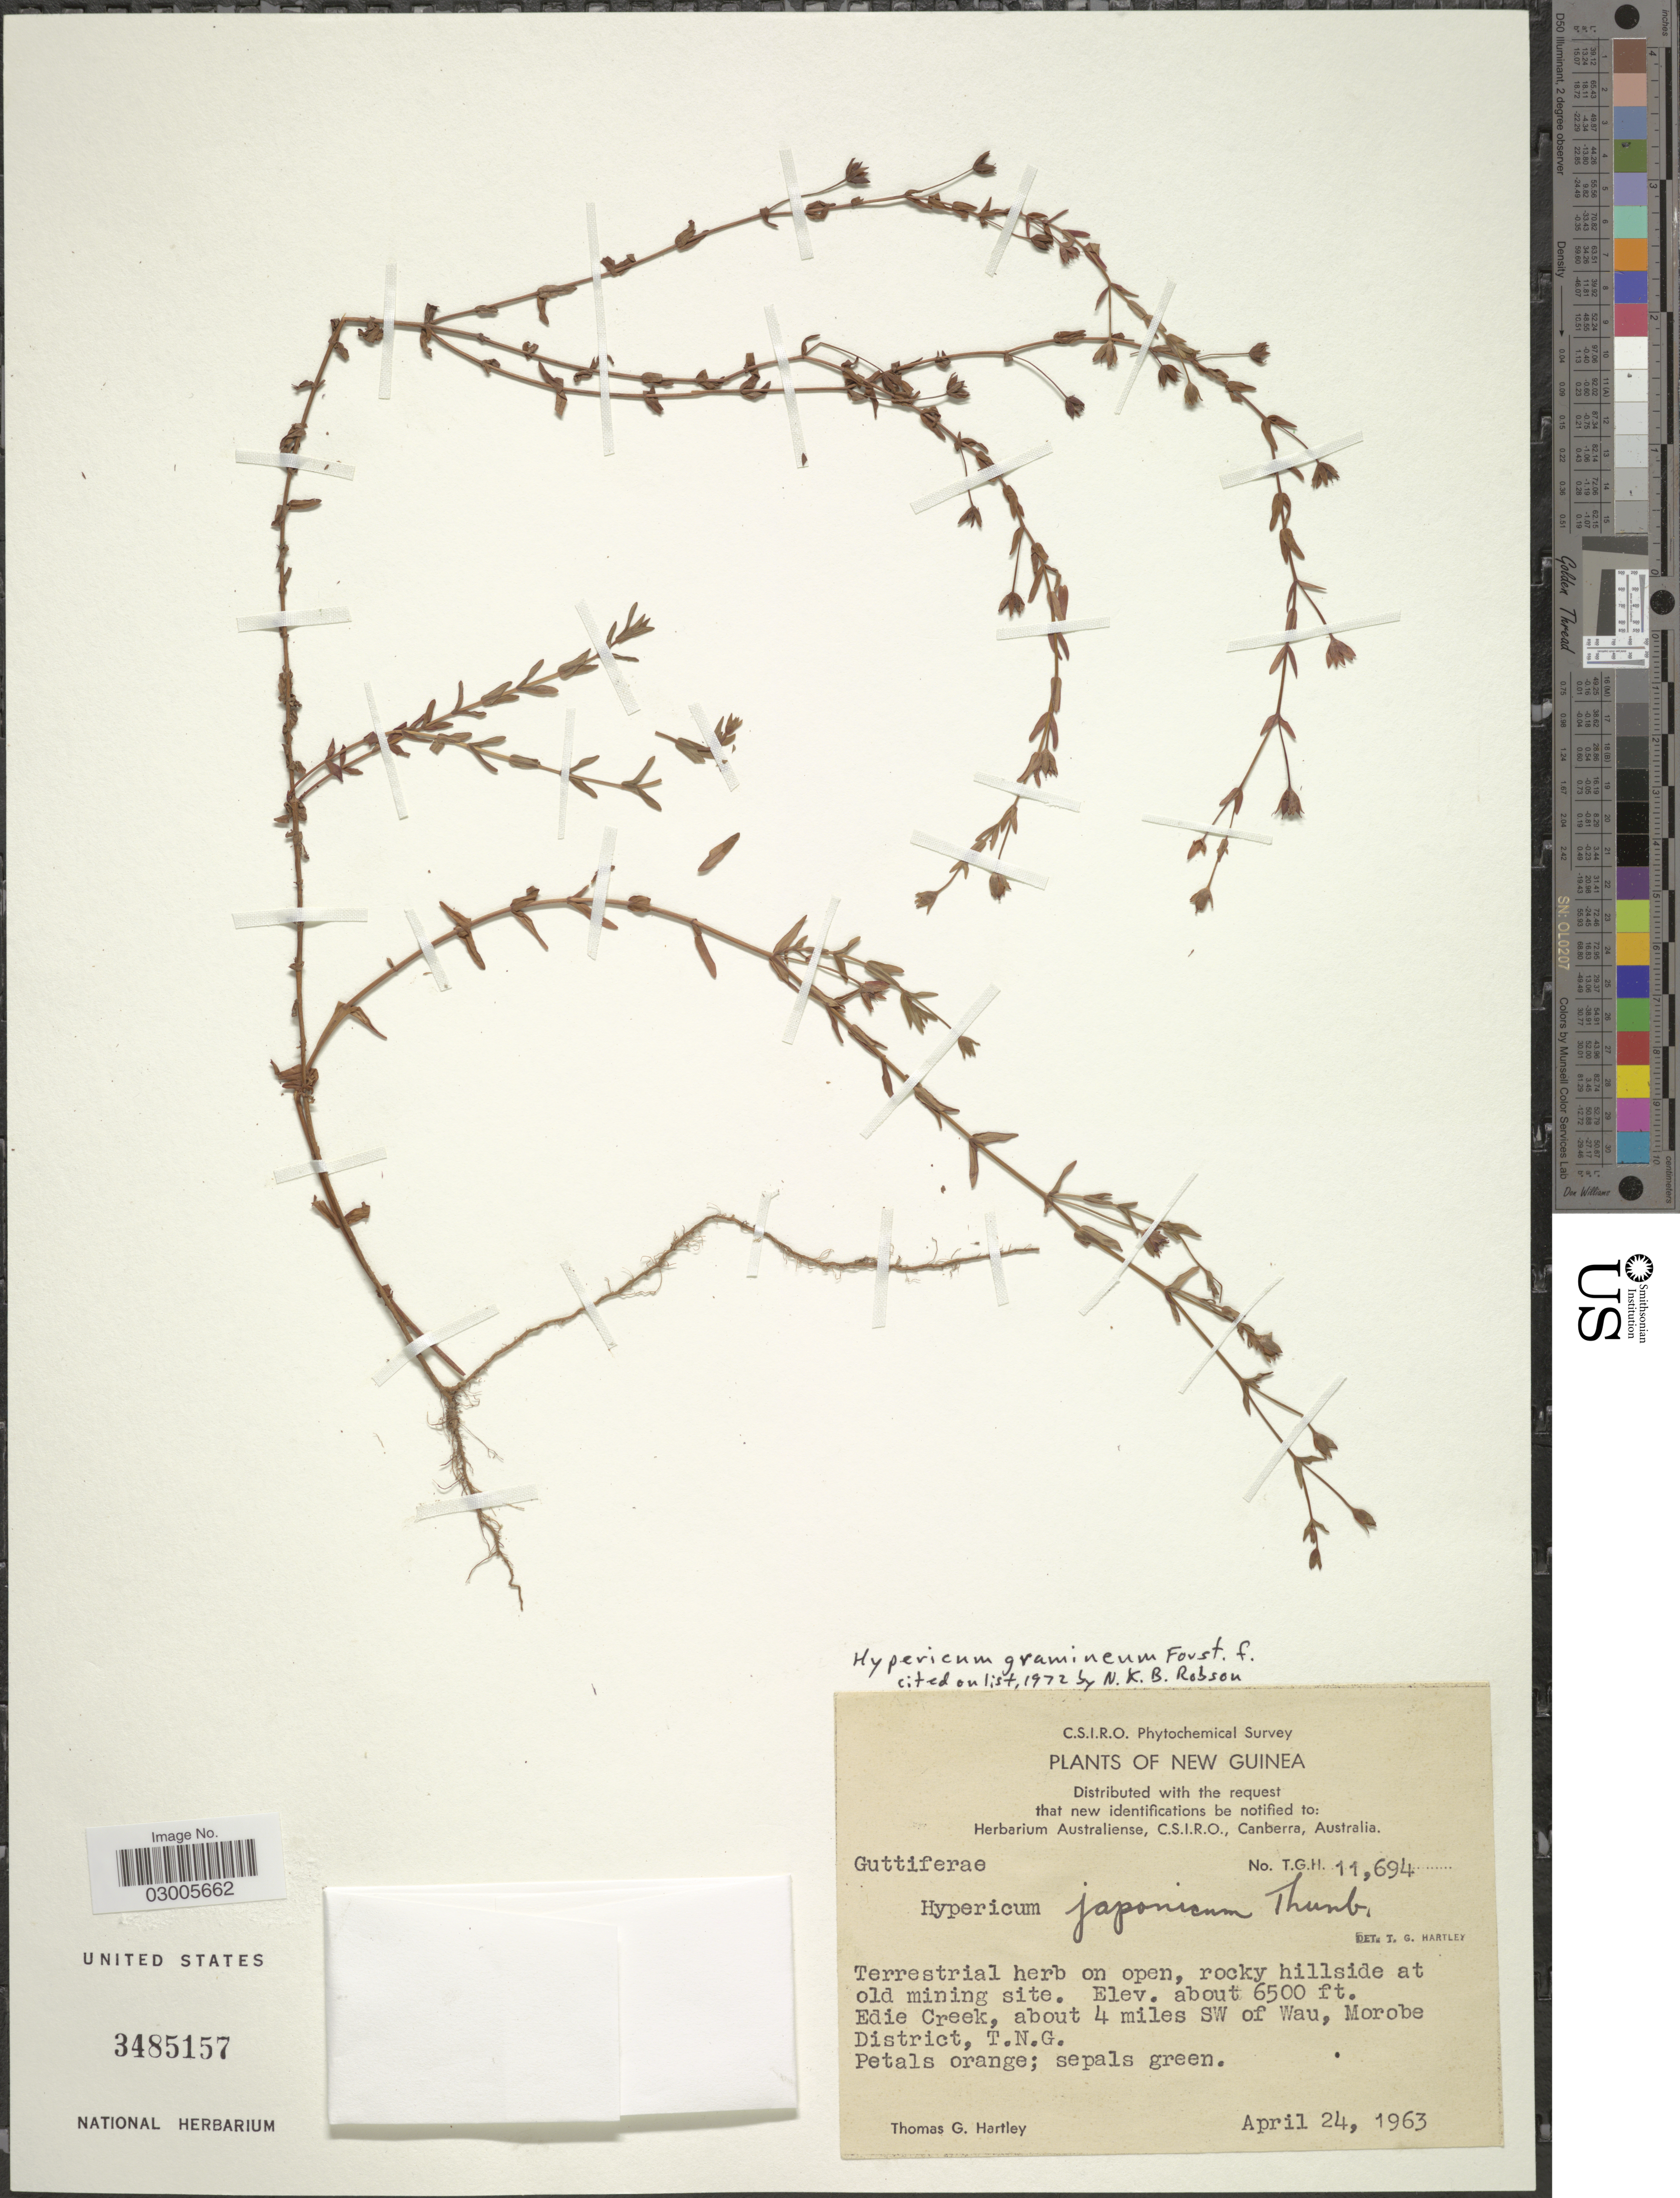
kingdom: Plantae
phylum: Tracheophyta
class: Magnoliopsida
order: Malpighiales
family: Hypericaceae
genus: Hypericum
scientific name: Hypericum gramineum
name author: G. Forst.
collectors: T. G. Hartley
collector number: TGH11694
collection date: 1963-04-24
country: Papua New Guinea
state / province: Morobe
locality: New Guinea, Edie Creek, about 4 miles SW of Wau, Morobe District, T.N.G.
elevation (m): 1981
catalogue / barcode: US 3485157